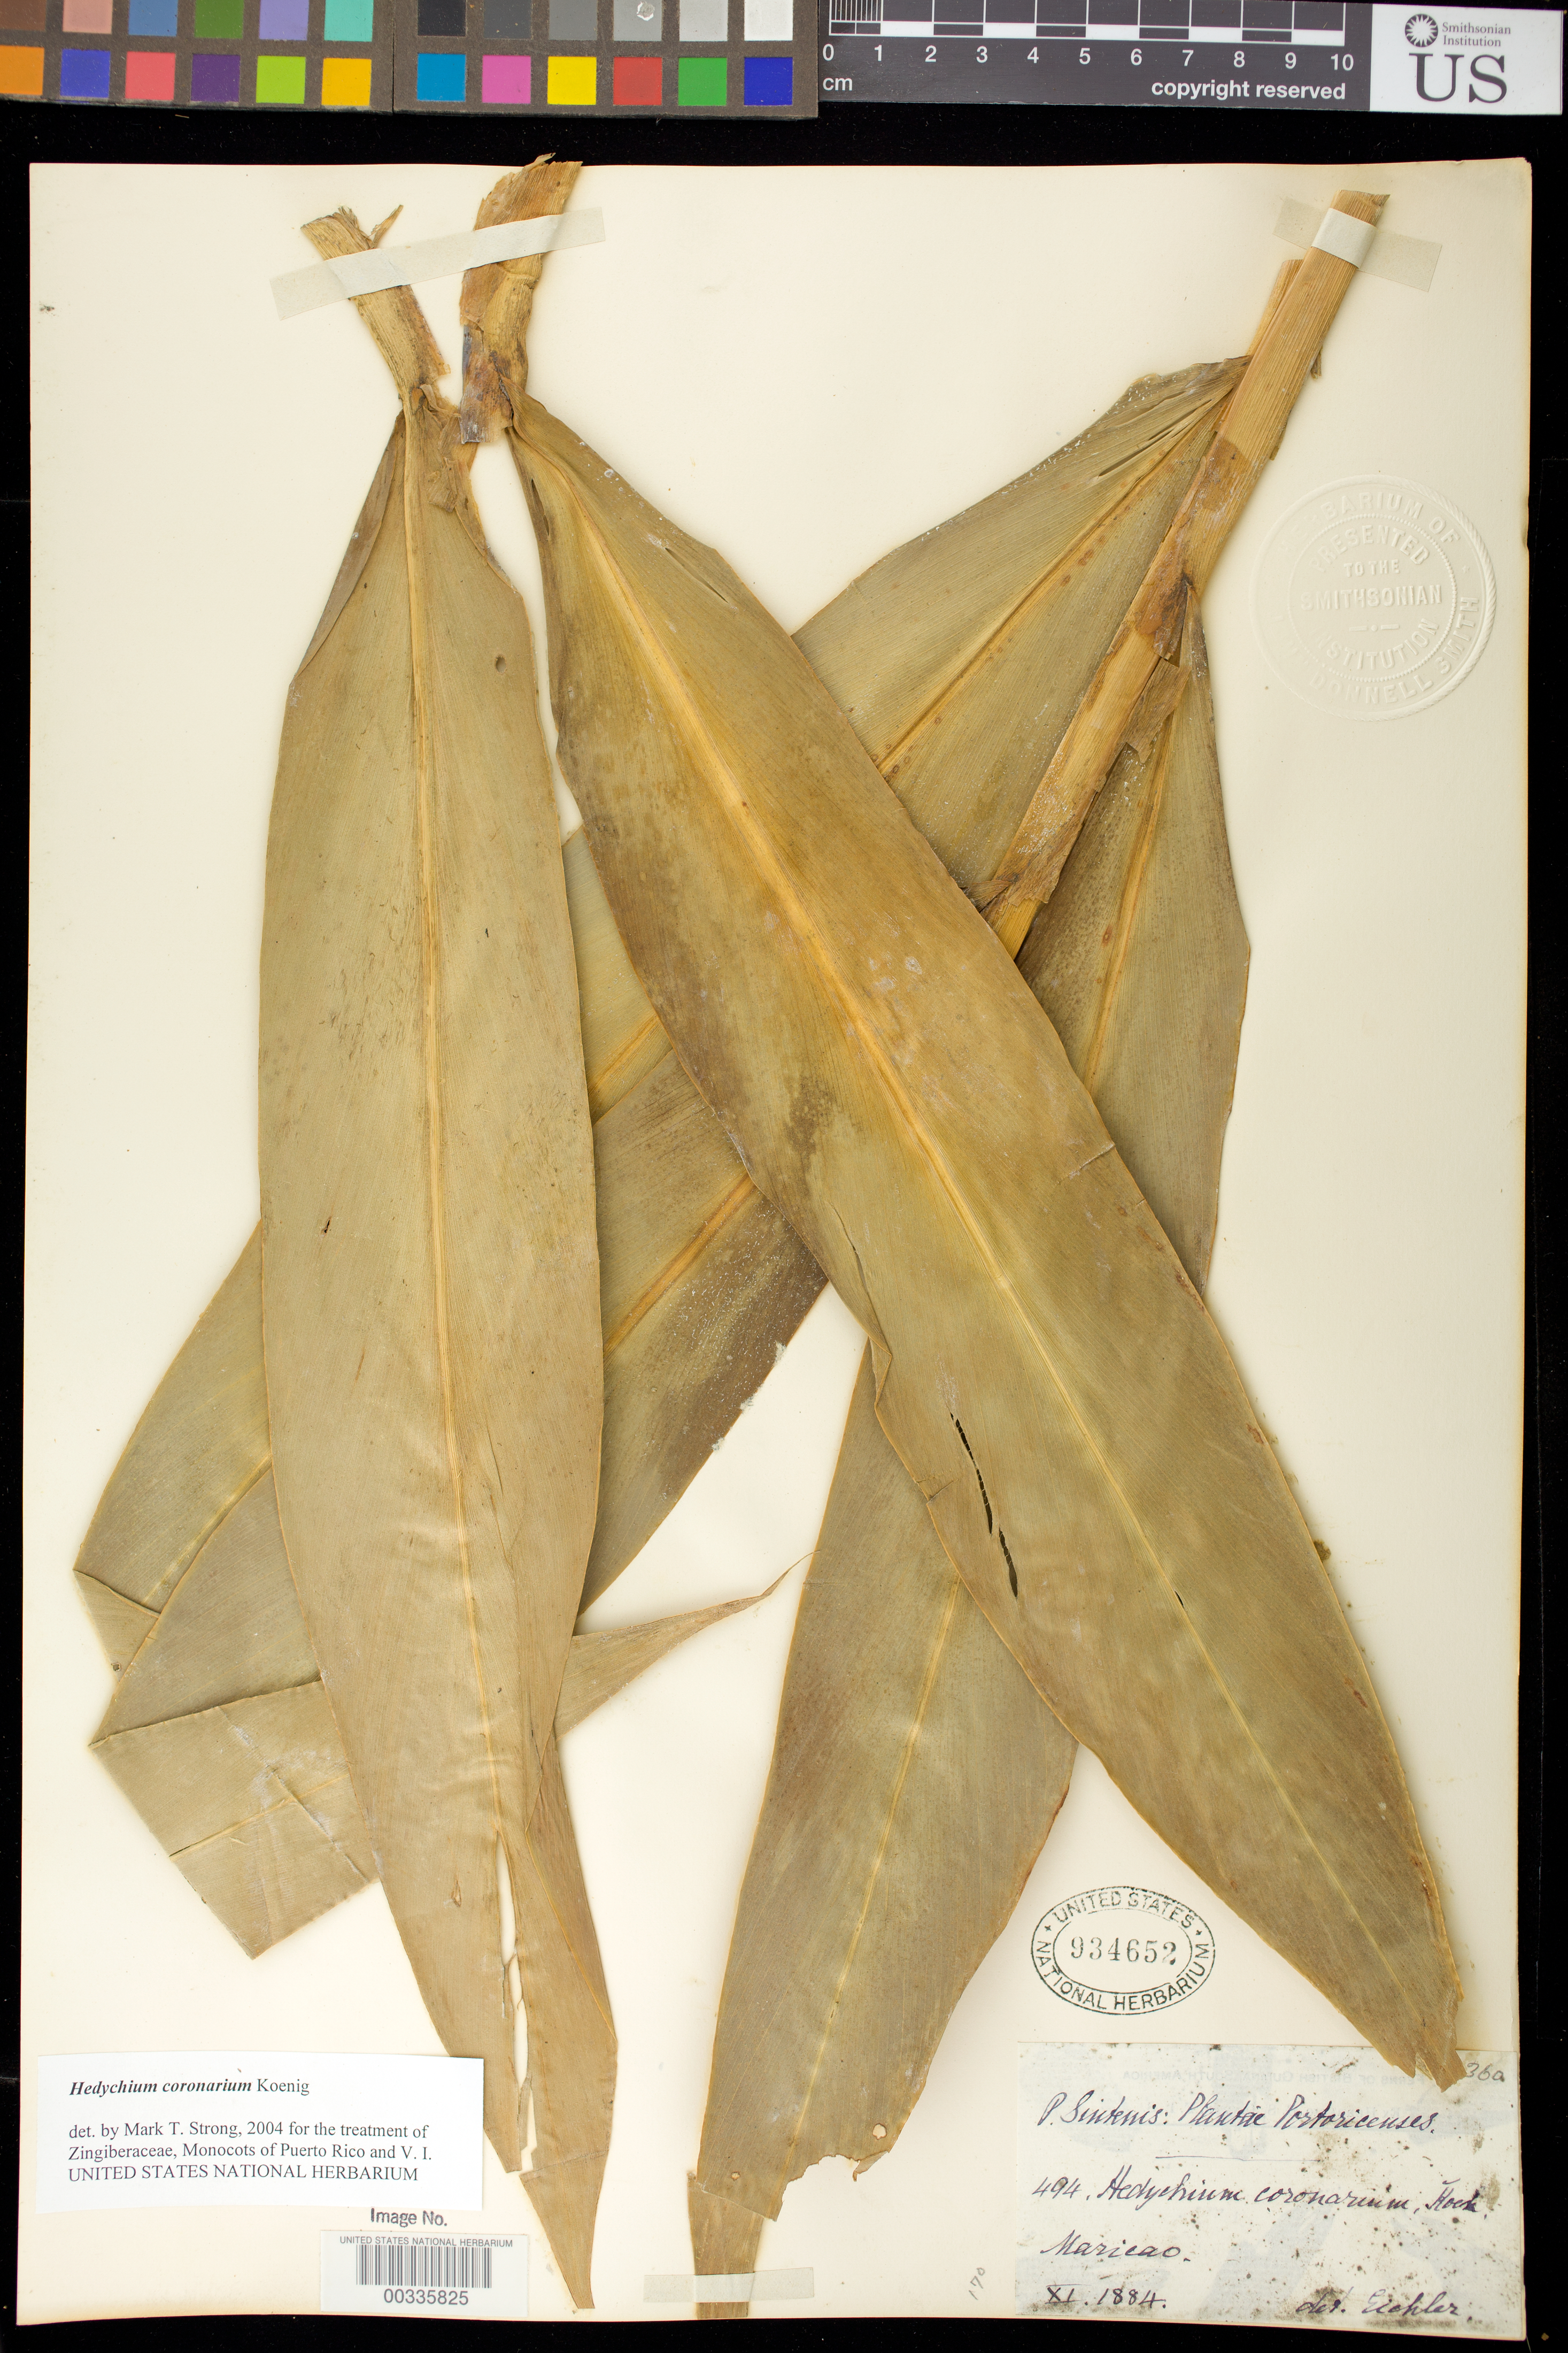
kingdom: Plantae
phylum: Tracheophyta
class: Liliopsida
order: Zingiberales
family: Zingiberaceae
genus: Hedychium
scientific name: Hedychium coronarium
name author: J. Koenig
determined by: Eichler, A. W.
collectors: P. Sintenis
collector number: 494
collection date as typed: Nov 1884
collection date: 1884-11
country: Puerto Rico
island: Greater Antilles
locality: Maricao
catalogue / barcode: US 934652